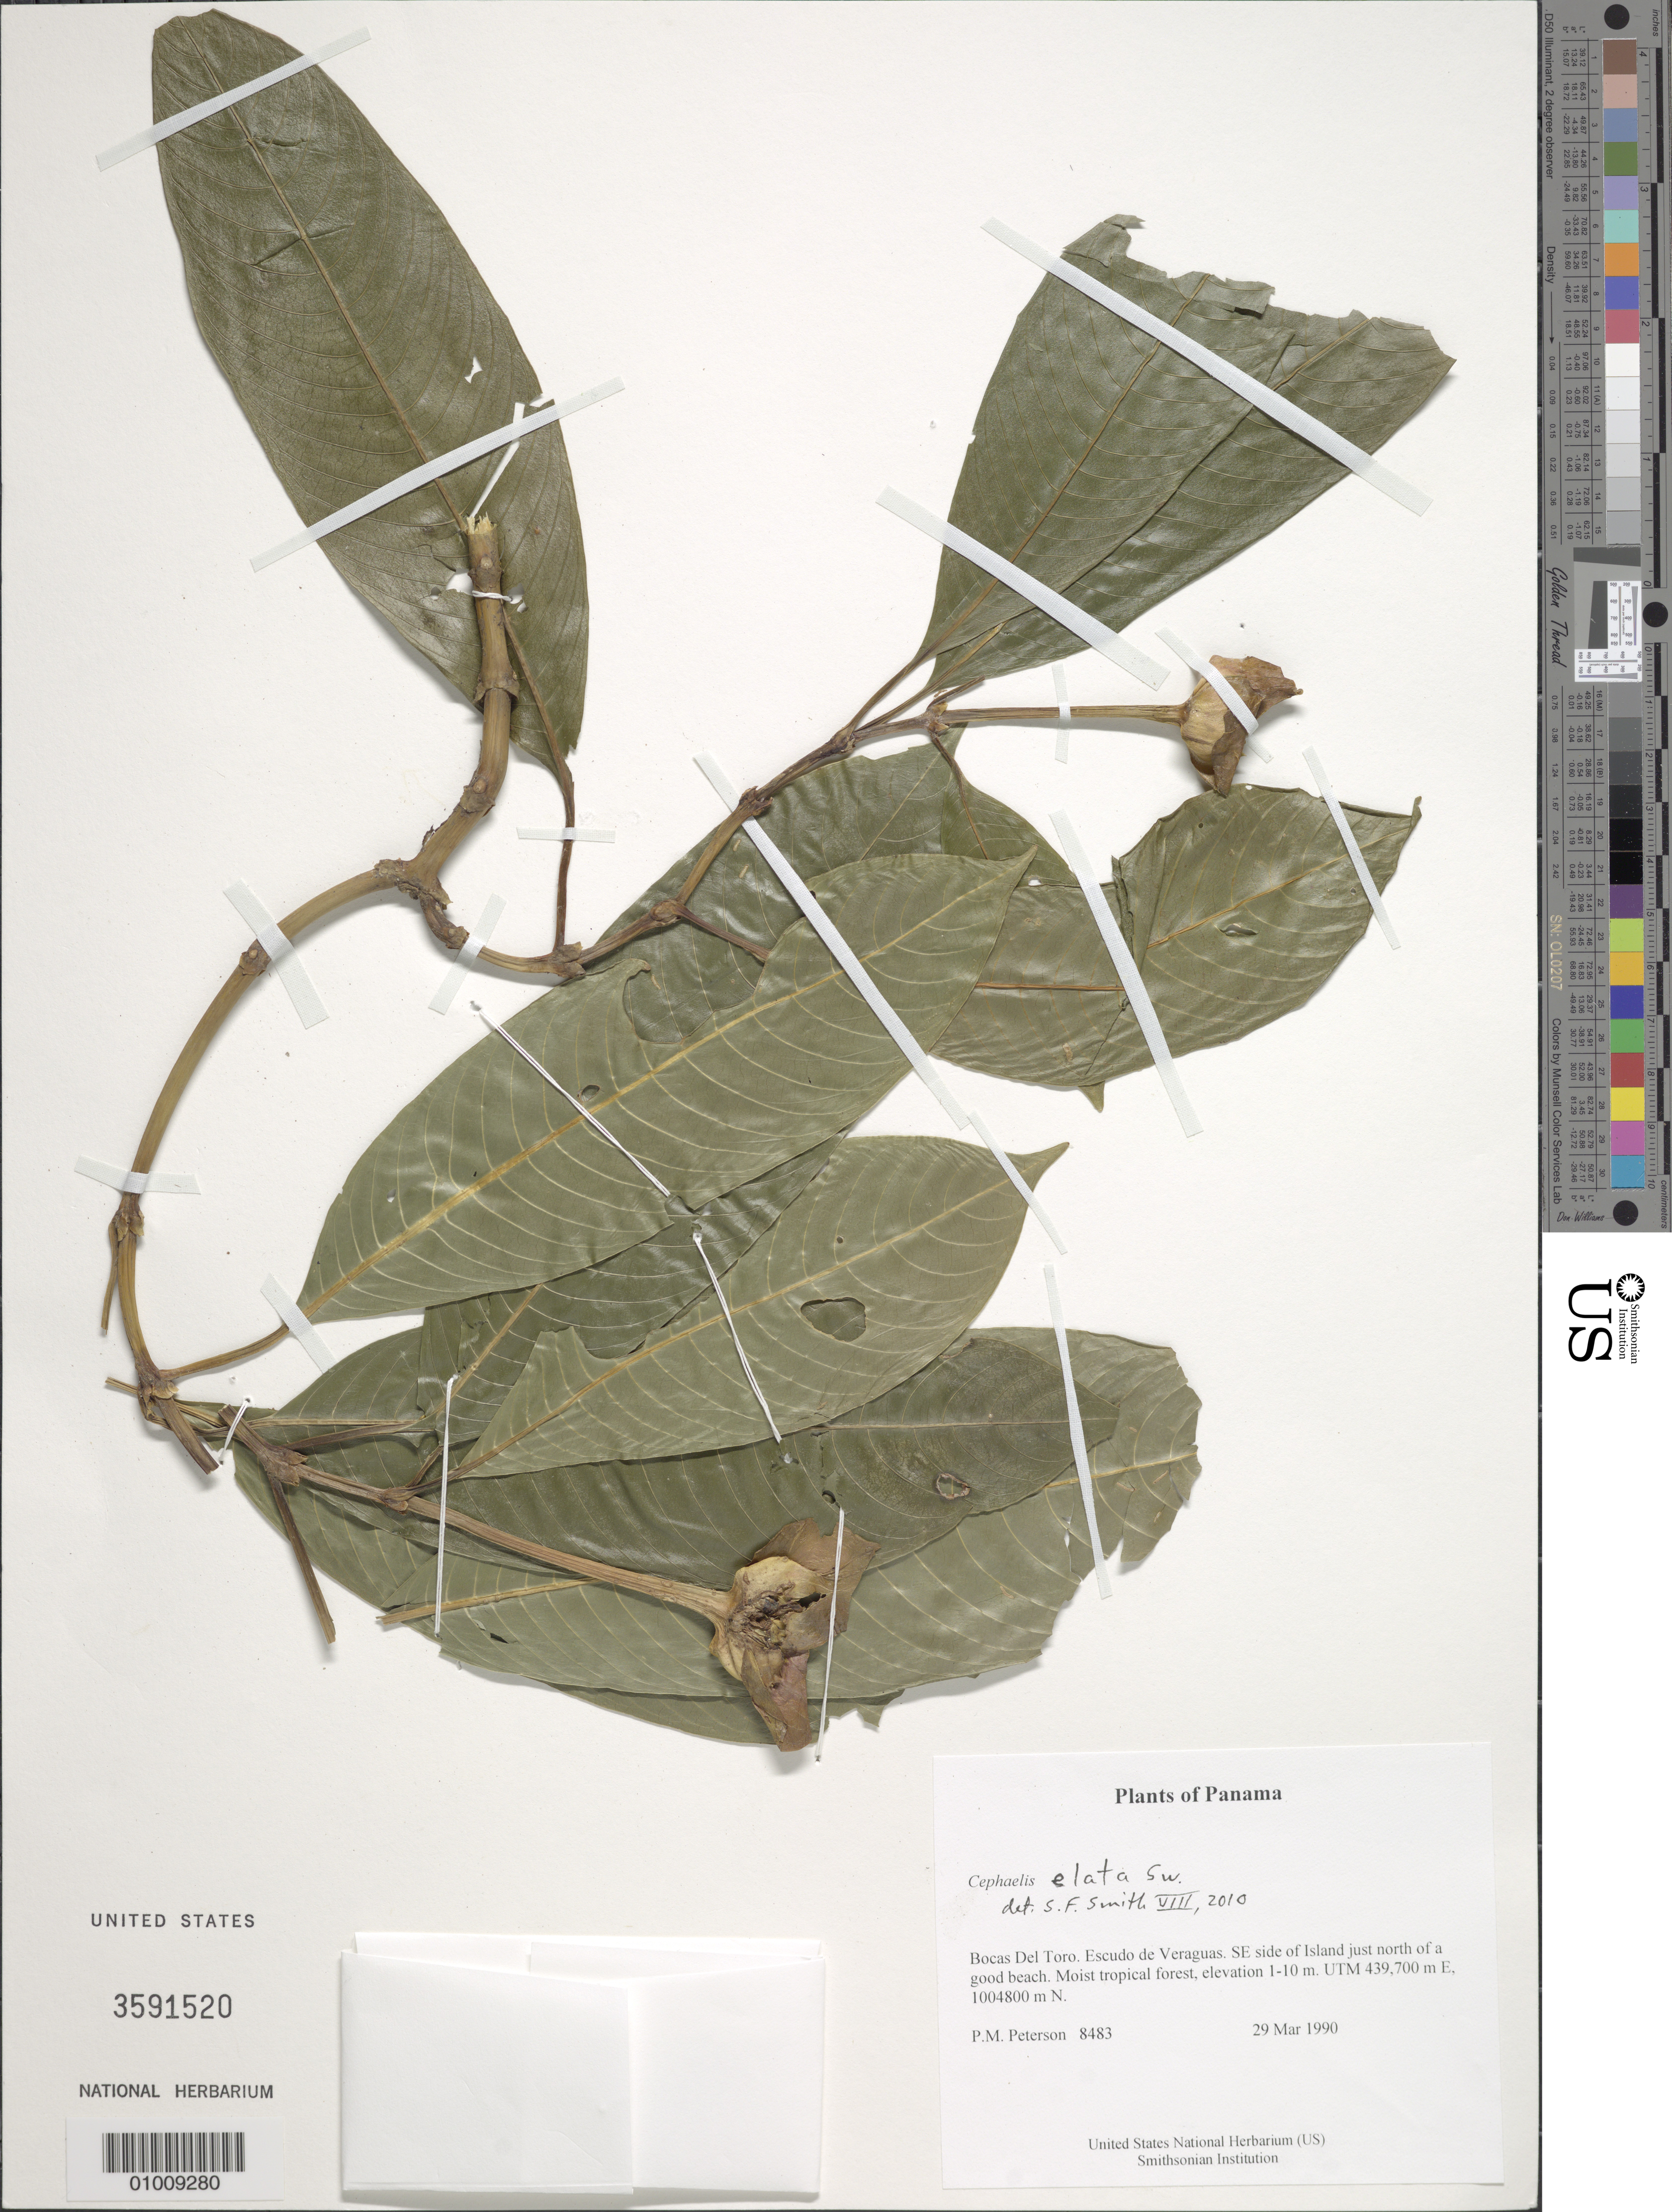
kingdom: Plantae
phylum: Tracheophyta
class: Magnoliopsida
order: Gentianales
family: Rubiaceae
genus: Cephaelis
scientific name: Cephaelis elata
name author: Sw.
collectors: P. M. Peterson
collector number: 08483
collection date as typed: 29 Mar 1990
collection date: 1990-03-29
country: Panama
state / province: Bocas del Toro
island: Escudo de Veraguas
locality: SE side of Island just north of a good beach.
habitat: Moist tropical forest, elevation 1-10 m. UTM 439,700 m E, 1004800 m N.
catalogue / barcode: US 3591520